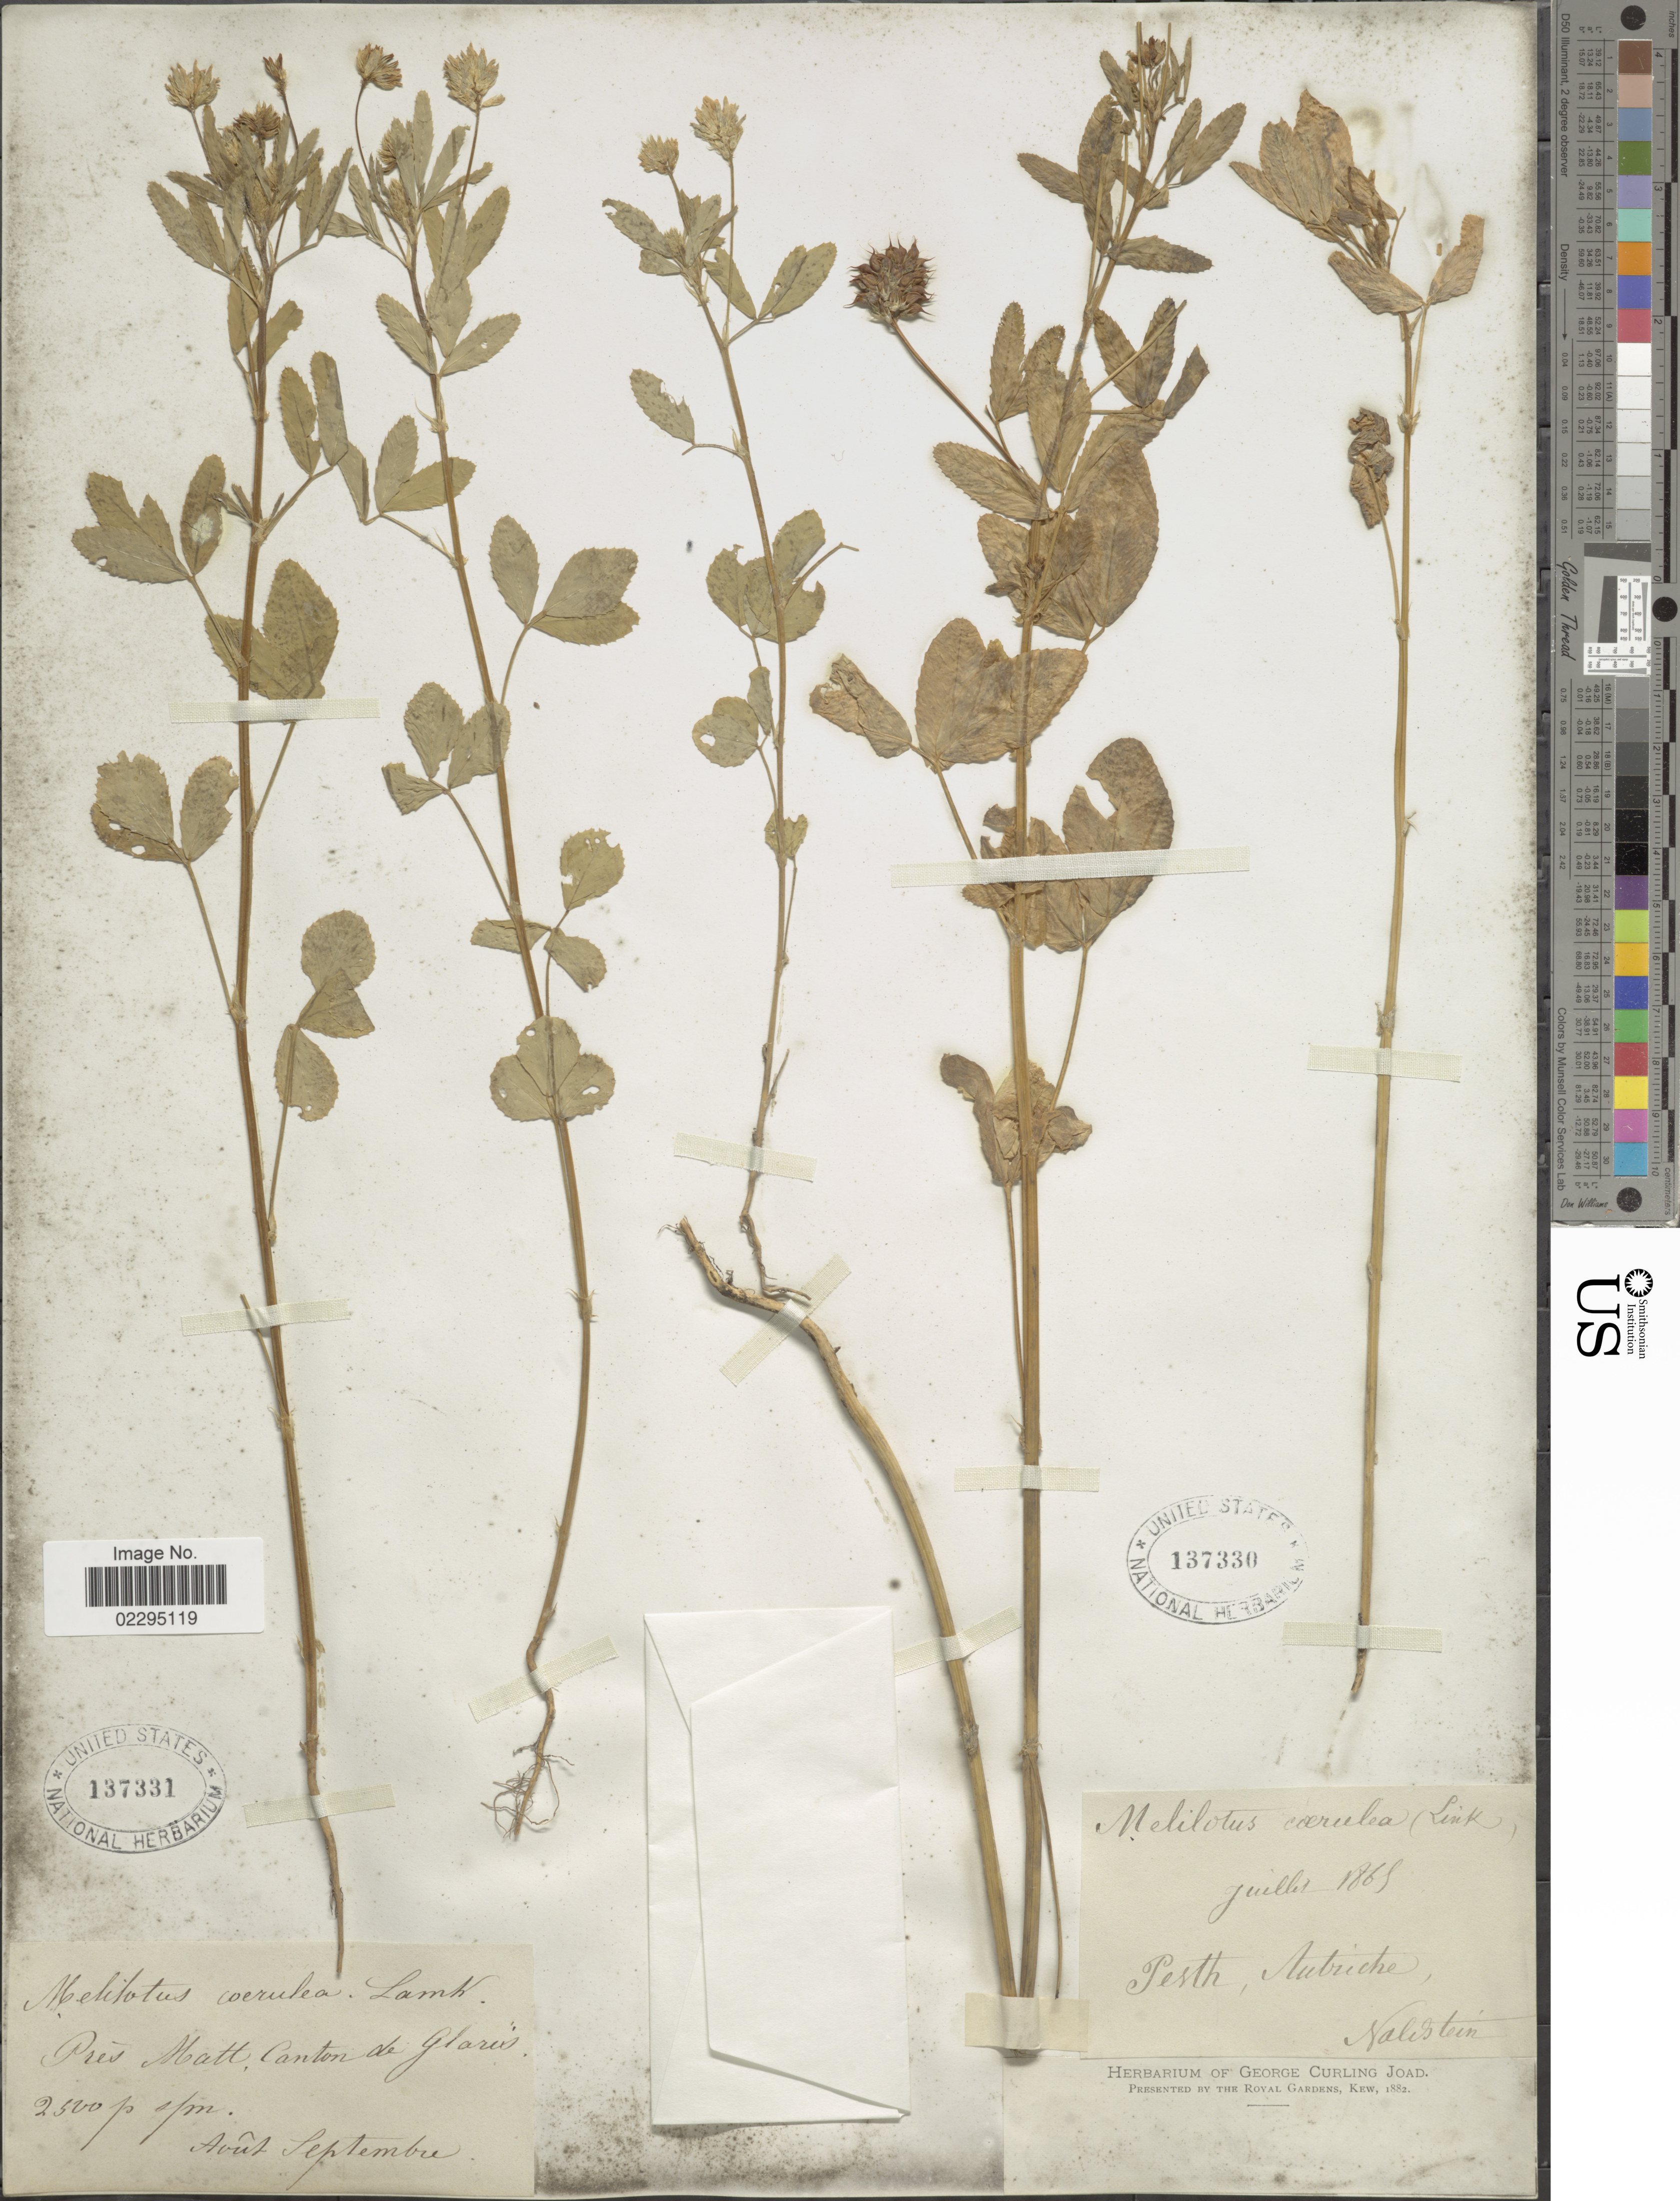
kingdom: Plantae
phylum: Tracheophyta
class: Magnoliopsida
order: Fabales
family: Fabaceae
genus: Melilotus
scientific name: Melilotus caeruleus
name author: (L.) Desr.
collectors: Nalistein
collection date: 1865-07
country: Hungary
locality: Pesth, Autriche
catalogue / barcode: US 137330